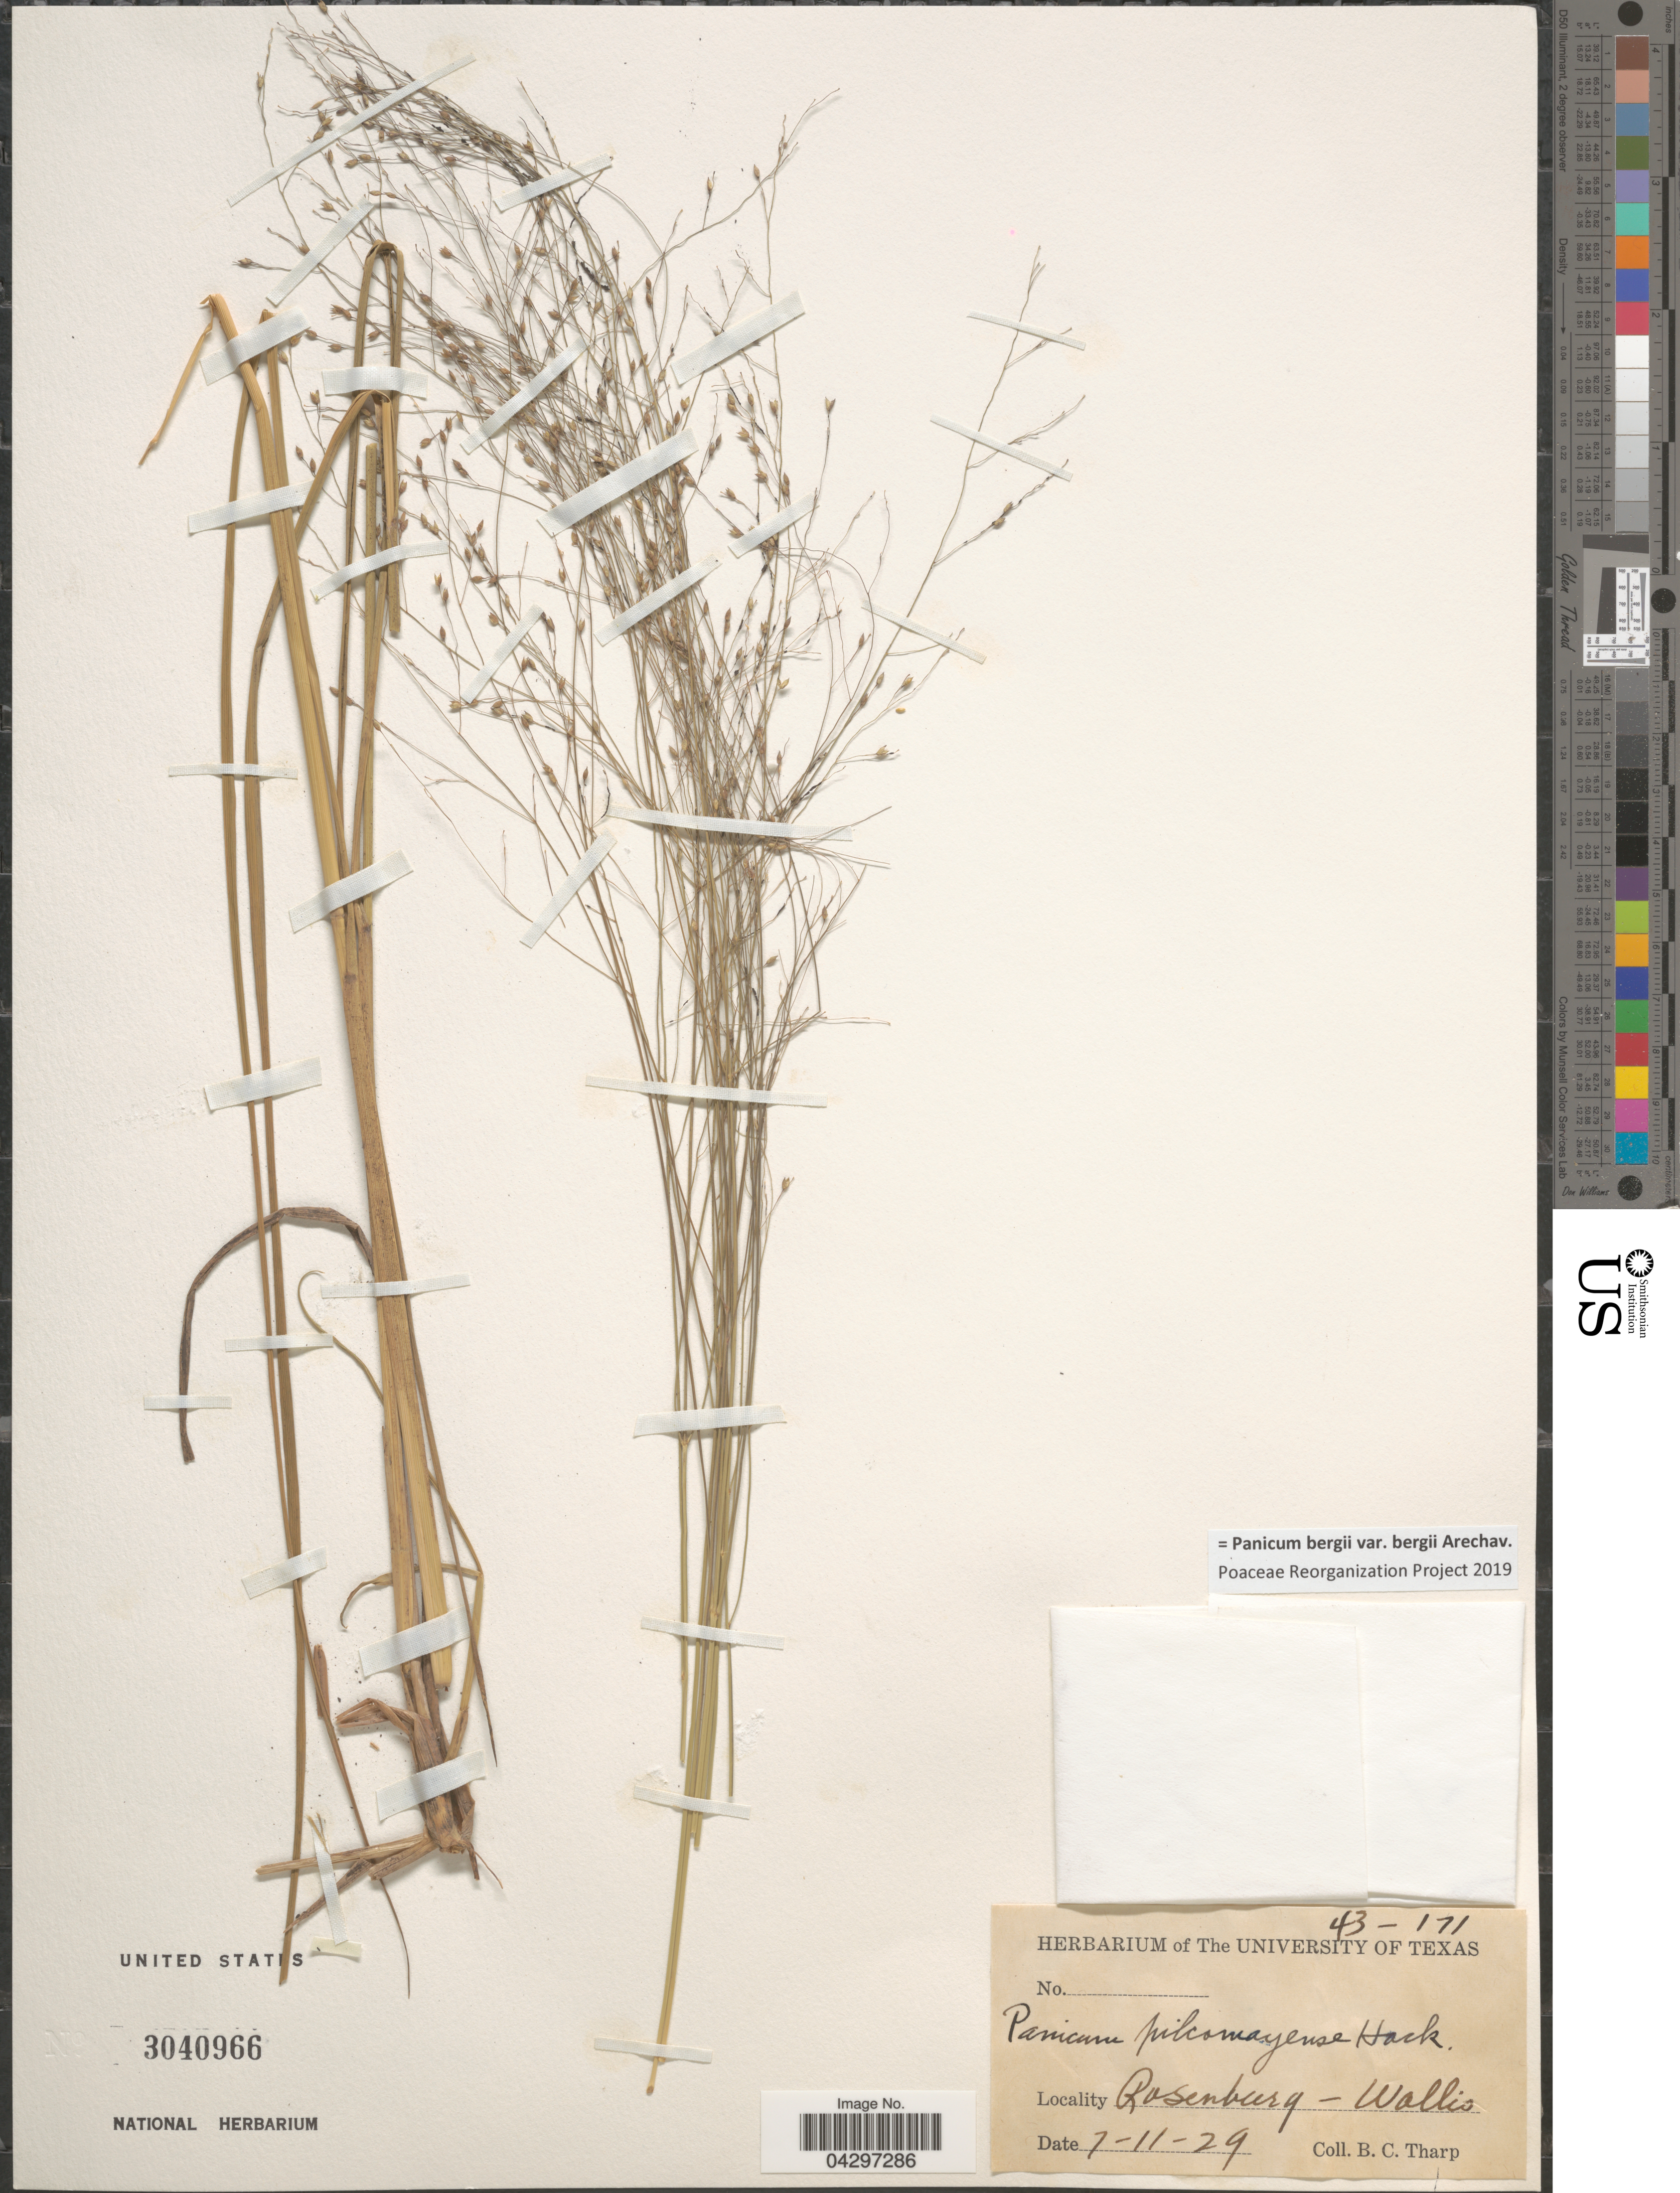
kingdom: Plantae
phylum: Tracheophyta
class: Liliopsida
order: Poales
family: Poaceae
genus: Panicum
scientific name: Panicum bergii var. bergii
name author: Arechav.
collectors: B. C. Tharp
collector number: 43-171?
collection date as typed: Transcribed d/m/y: 11/7/29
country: United States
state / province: Texas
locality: Rosenburg - Wallis.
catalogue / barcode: US 3040966